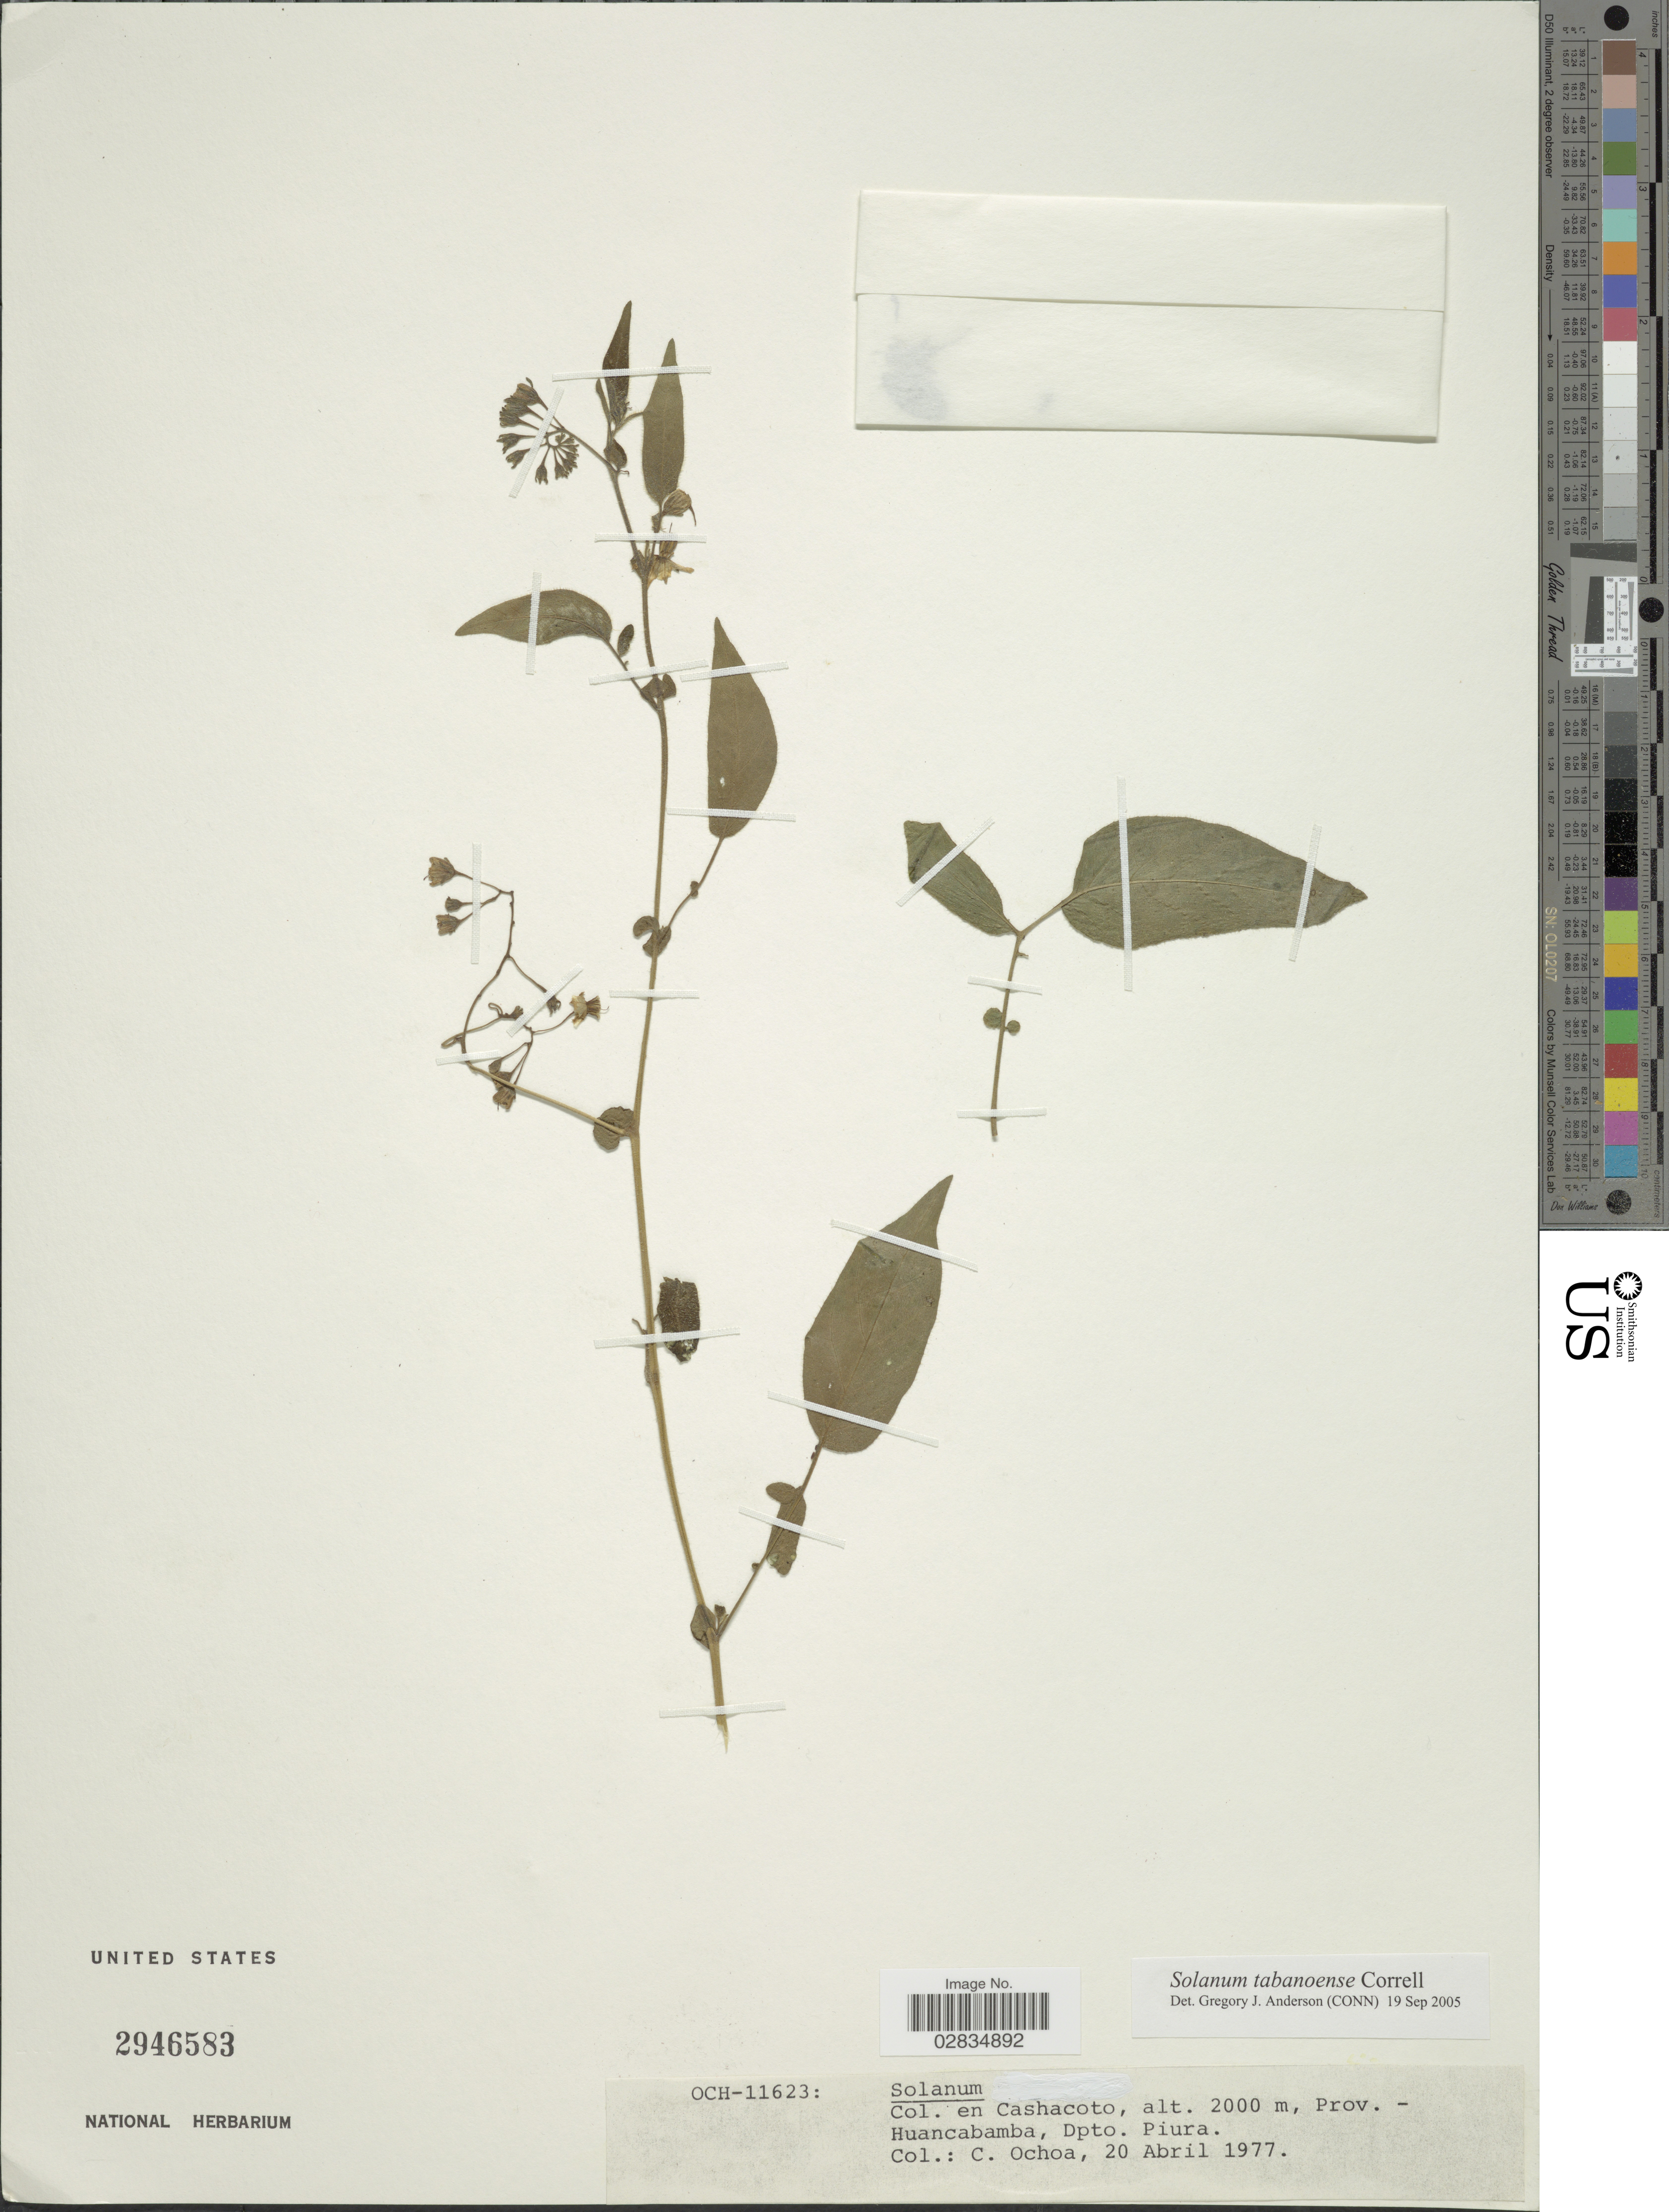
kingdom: Plantae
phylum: Tracheophyta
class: Magnoliopsida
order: Solanales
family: Solanaceae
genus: Solanum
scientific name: Solanum tabanoense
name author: Correll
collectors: C. Ochoa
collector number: OCH-11623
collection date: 1977-04-20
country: Peru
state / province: Piura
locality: Cashacoto, Prov. Huancabamba, Dpto. Piura.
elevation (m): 2000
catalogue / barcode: US 2946583